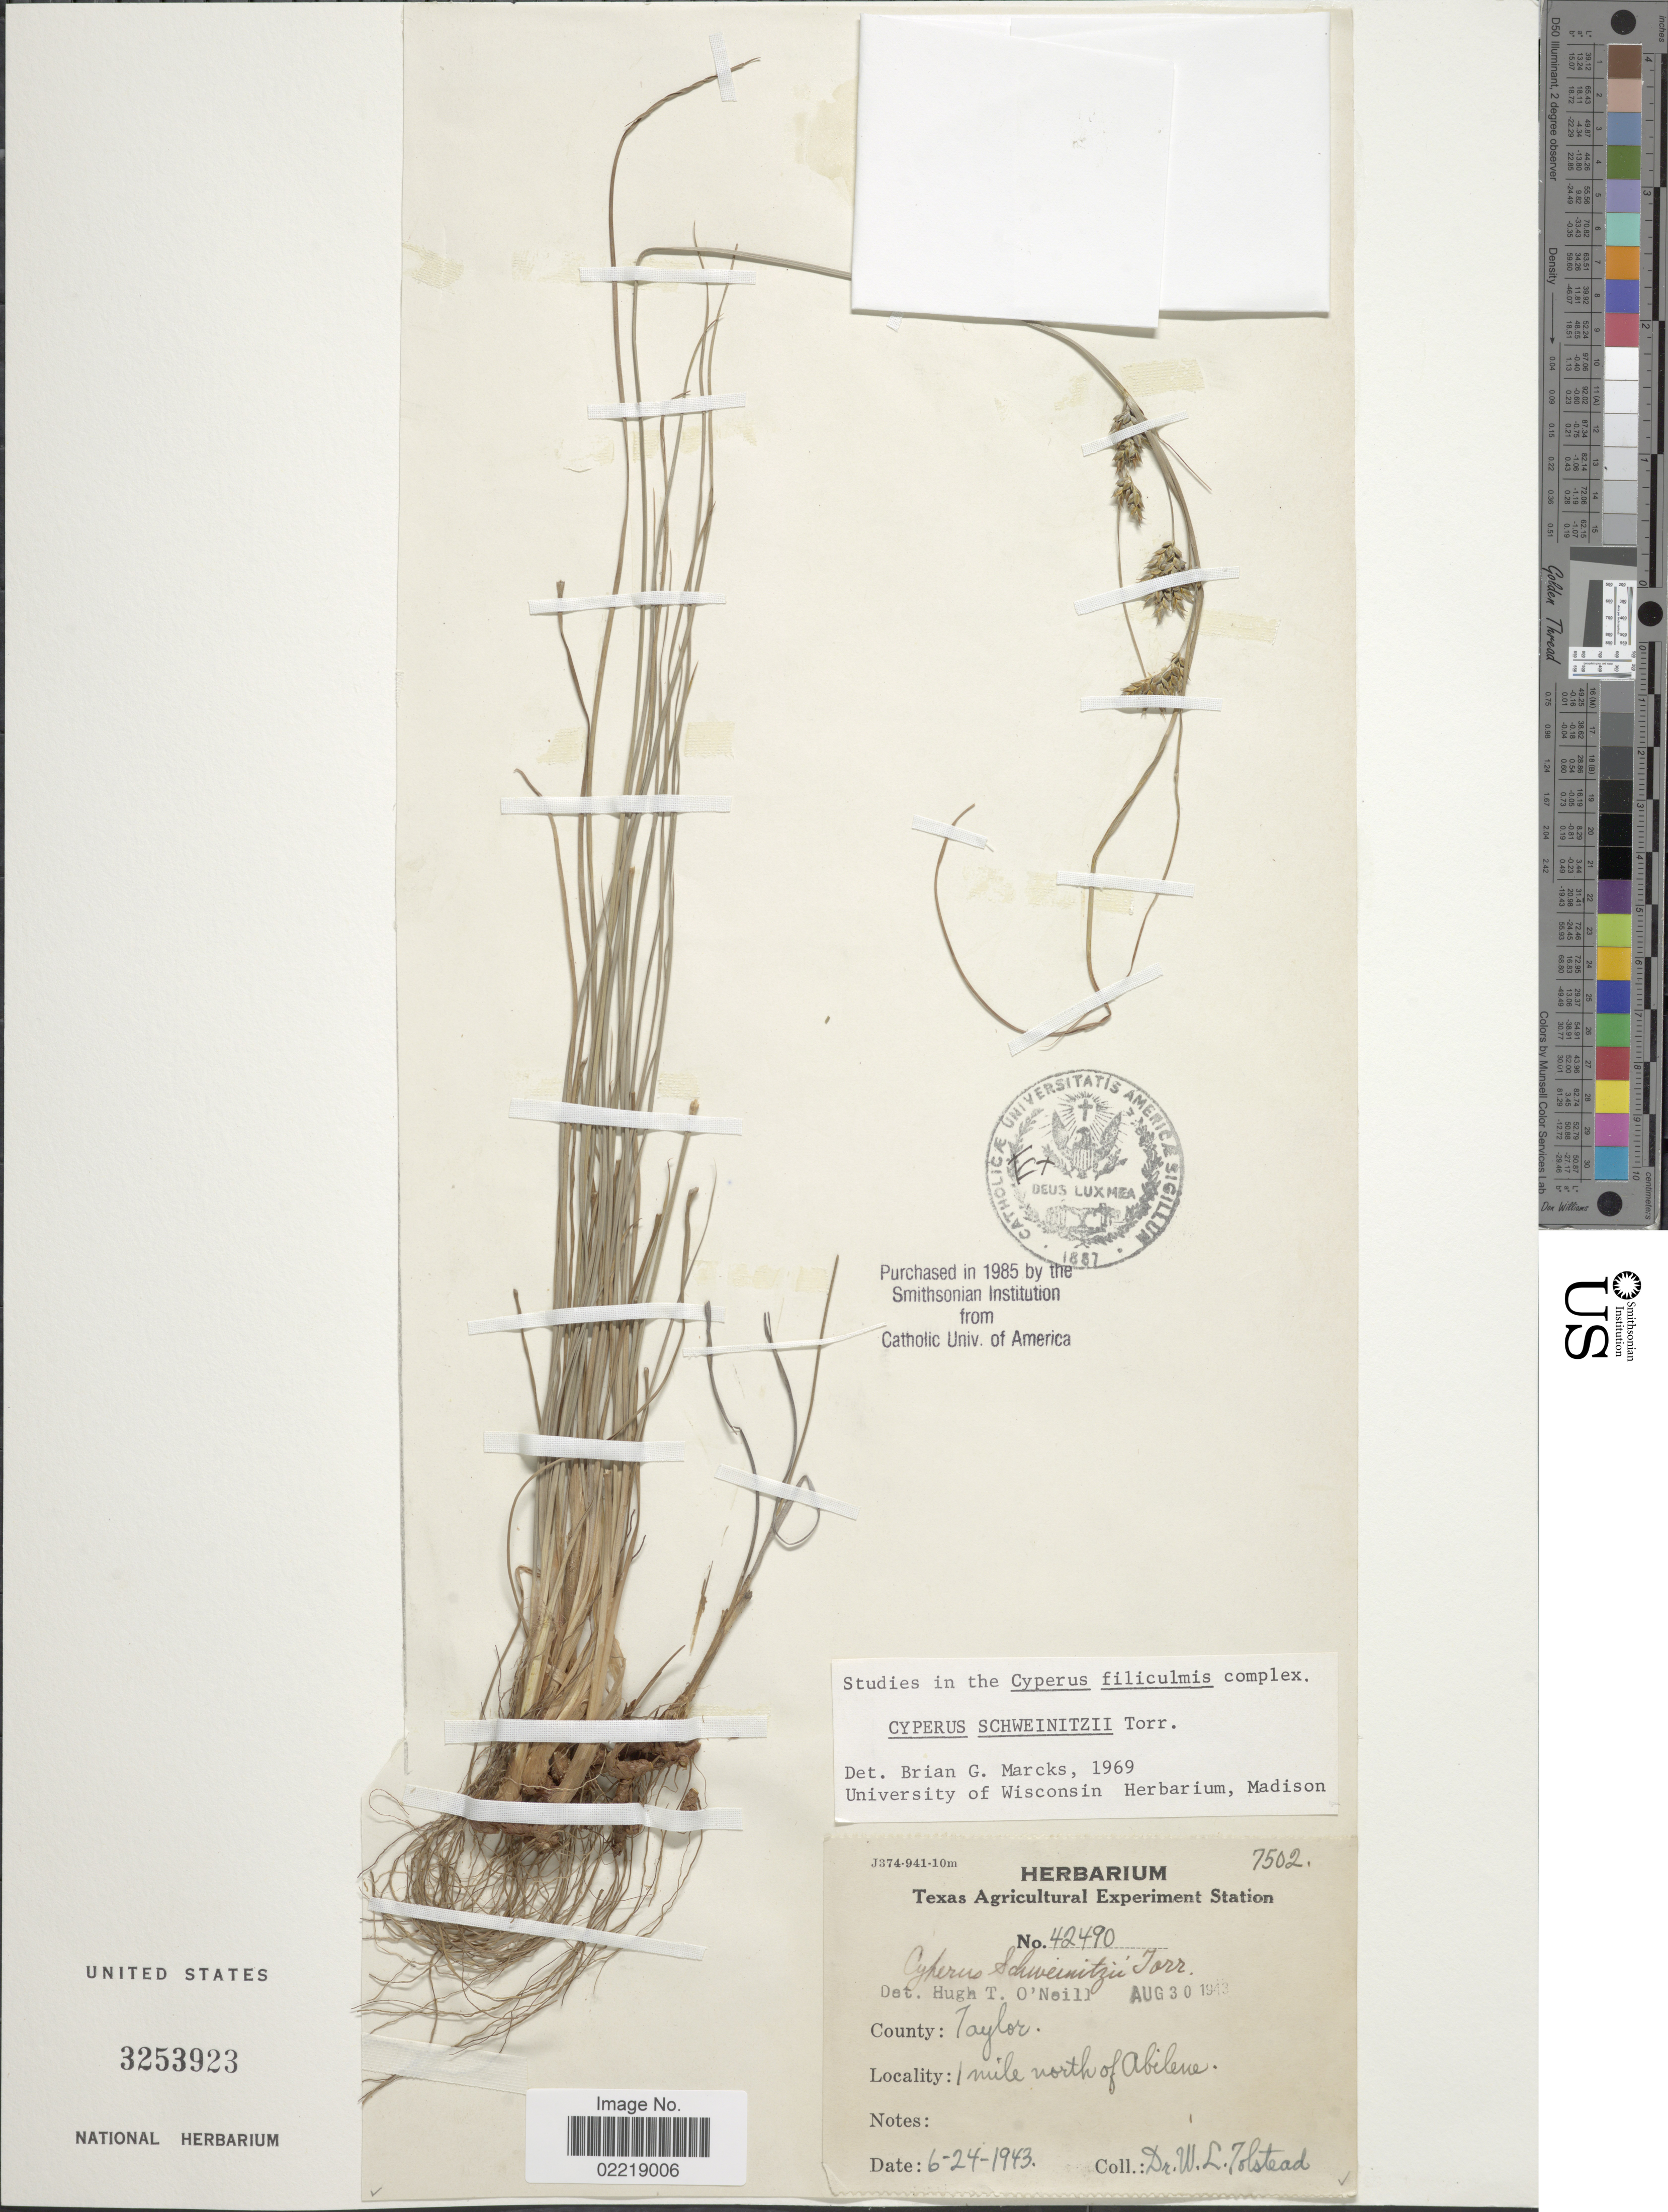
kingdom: Plantae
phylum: Tracheophyta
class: Liliopsida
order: Poales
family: Cyperaceae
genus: Cyperus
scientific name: Cyperus schweinitzii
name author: Torr.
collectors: W. Tolstead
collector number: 7502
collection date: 1943-06-24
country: United States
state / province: Texas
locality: County: Taylor, 1 mile north of Abilene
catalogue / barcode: US 3253923